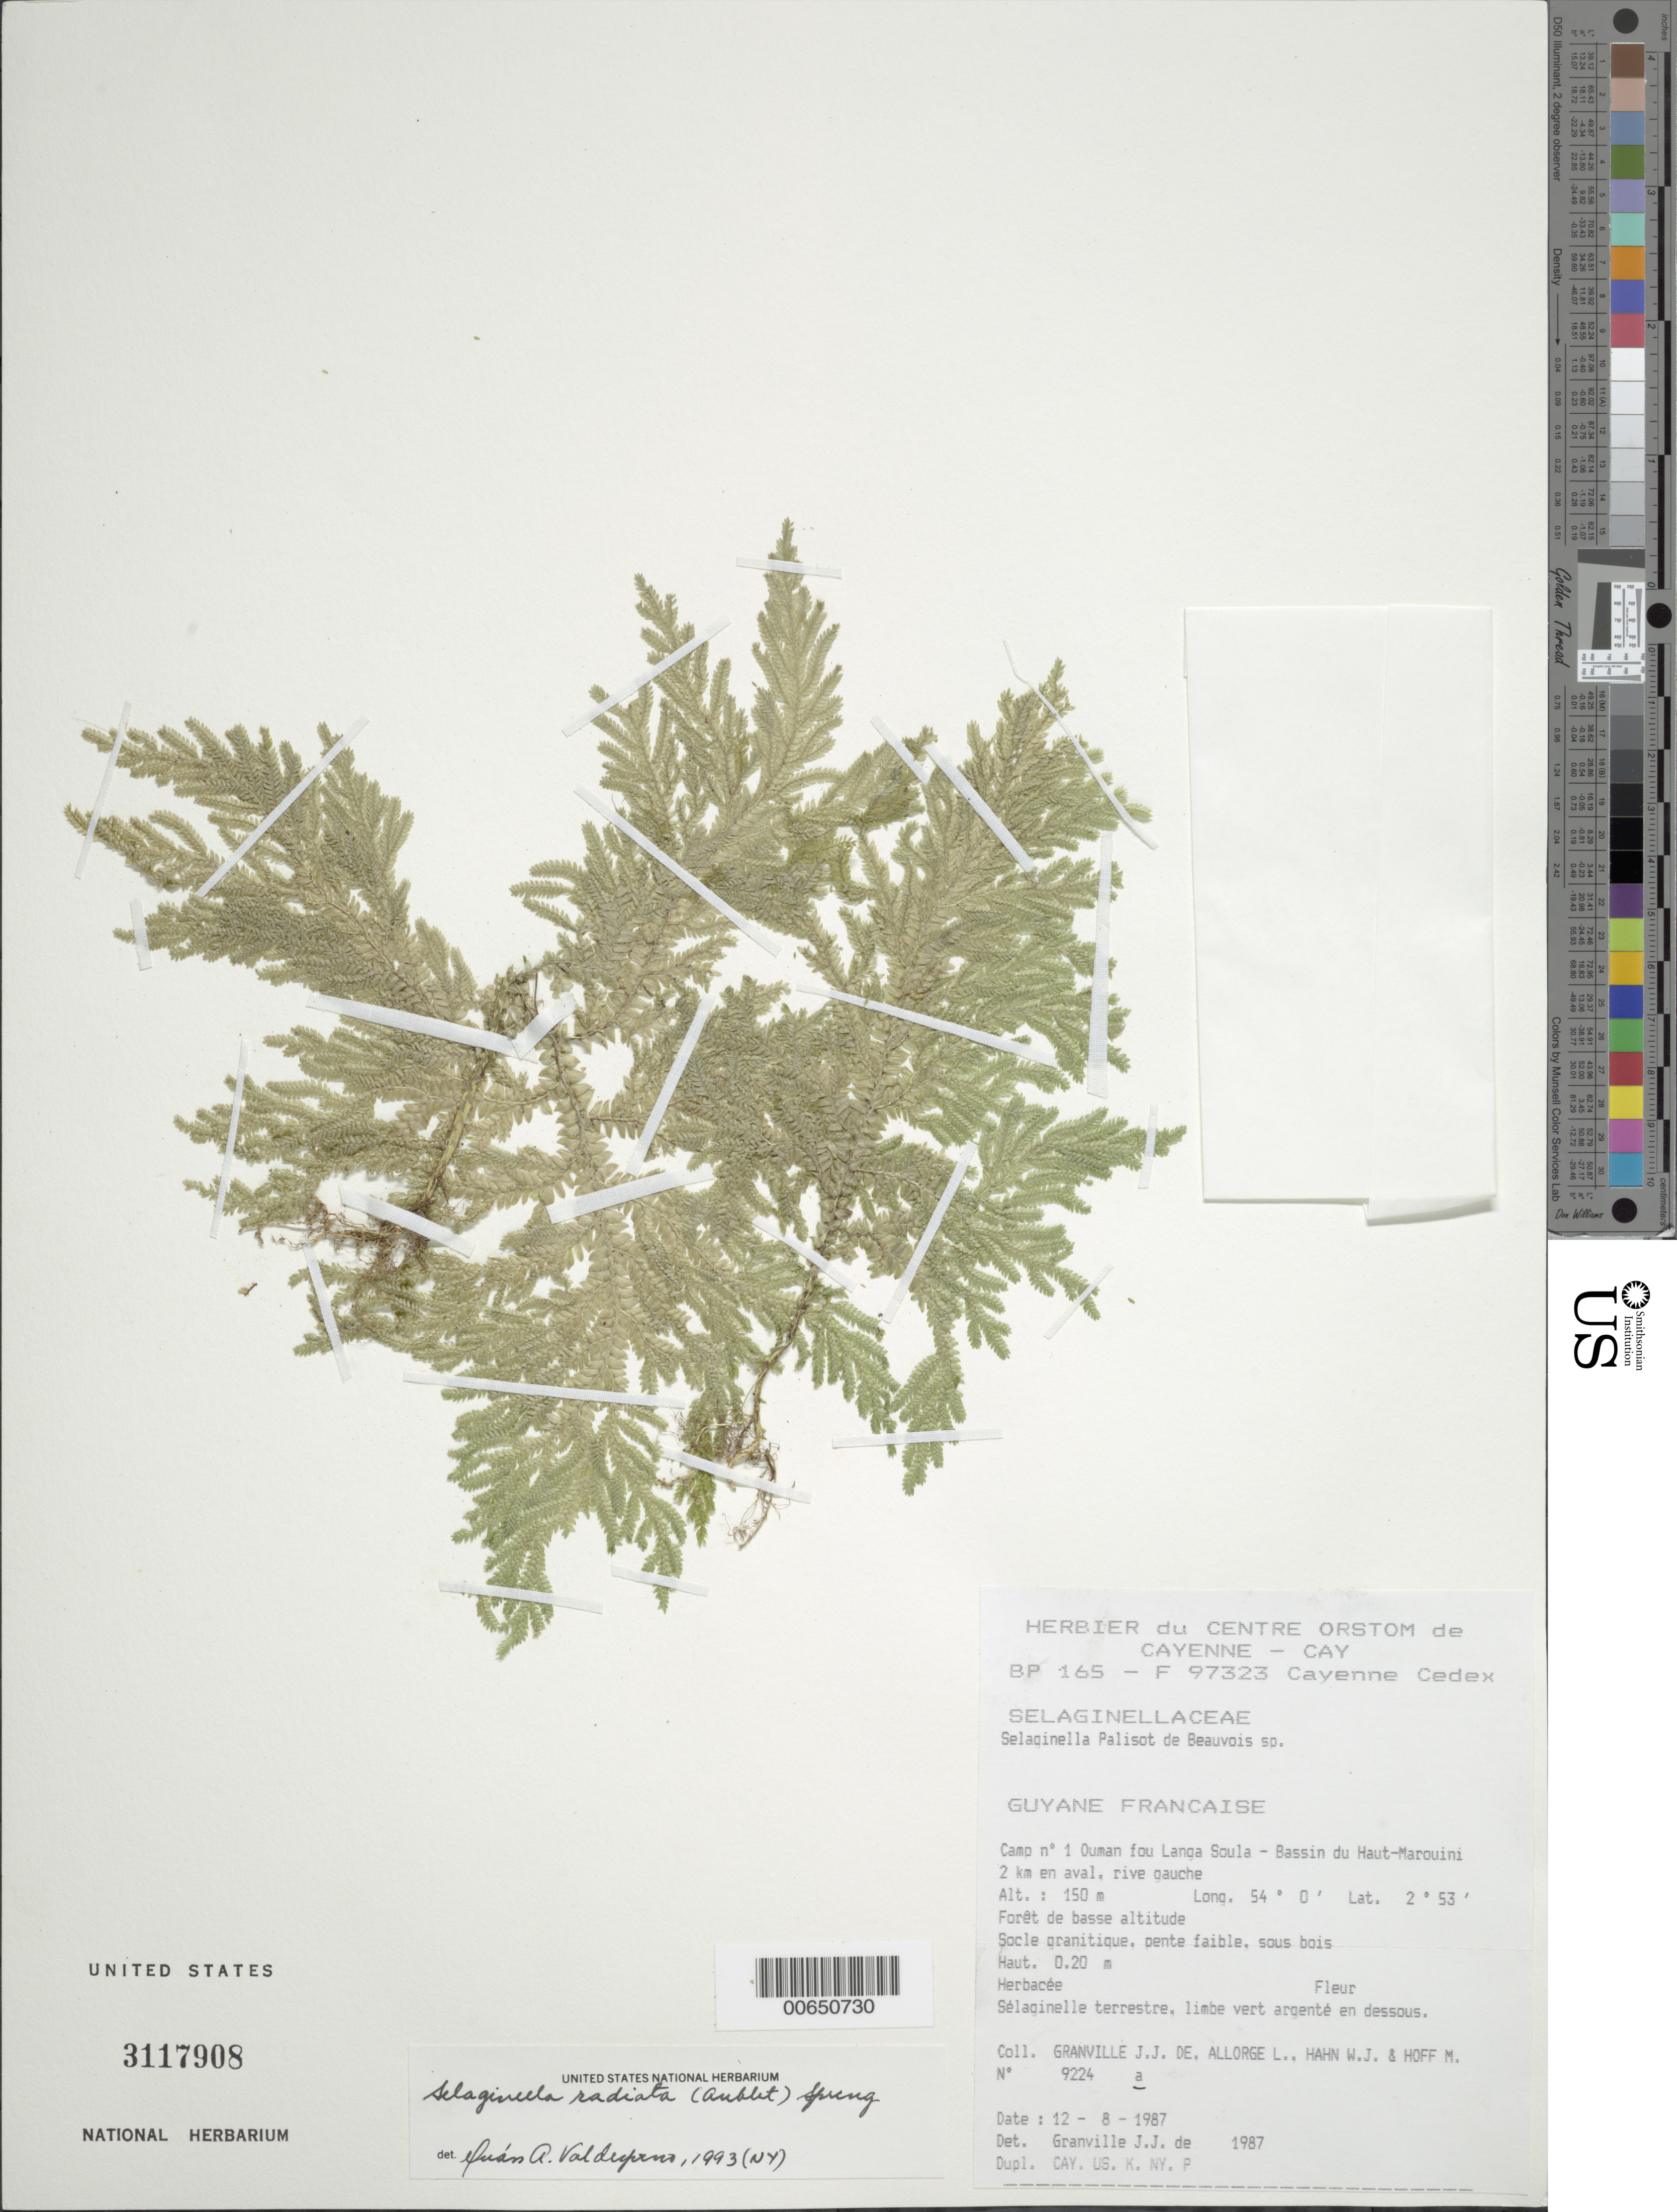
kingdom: Plantae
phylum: Tracheophyta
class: Lycopodiopsida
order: Selaginellales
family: Selaginellaceae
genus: Selaginella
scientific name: Selaginella radiata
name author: (Aubl.) Spring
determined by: Granville, J. J. de, (CAY), Institut de Recherche pour le Developpement (IRD) (FRENCH GUIANA)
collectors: J.-J. de Granville, L. Allorge, W. J. Hahn & M. Hoff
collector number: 9224 a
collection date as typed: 12-Aug-87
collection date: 1987-08-12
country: French Guiana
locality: Camp #1, Ouman fou Langa Soula, Bassin du Haut-Marouini. 2 km en aval. Rive gauche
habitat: Forêt de basse altitude, socle granitique, pent faible, sous bios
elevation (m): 150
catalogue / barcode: US 3117908